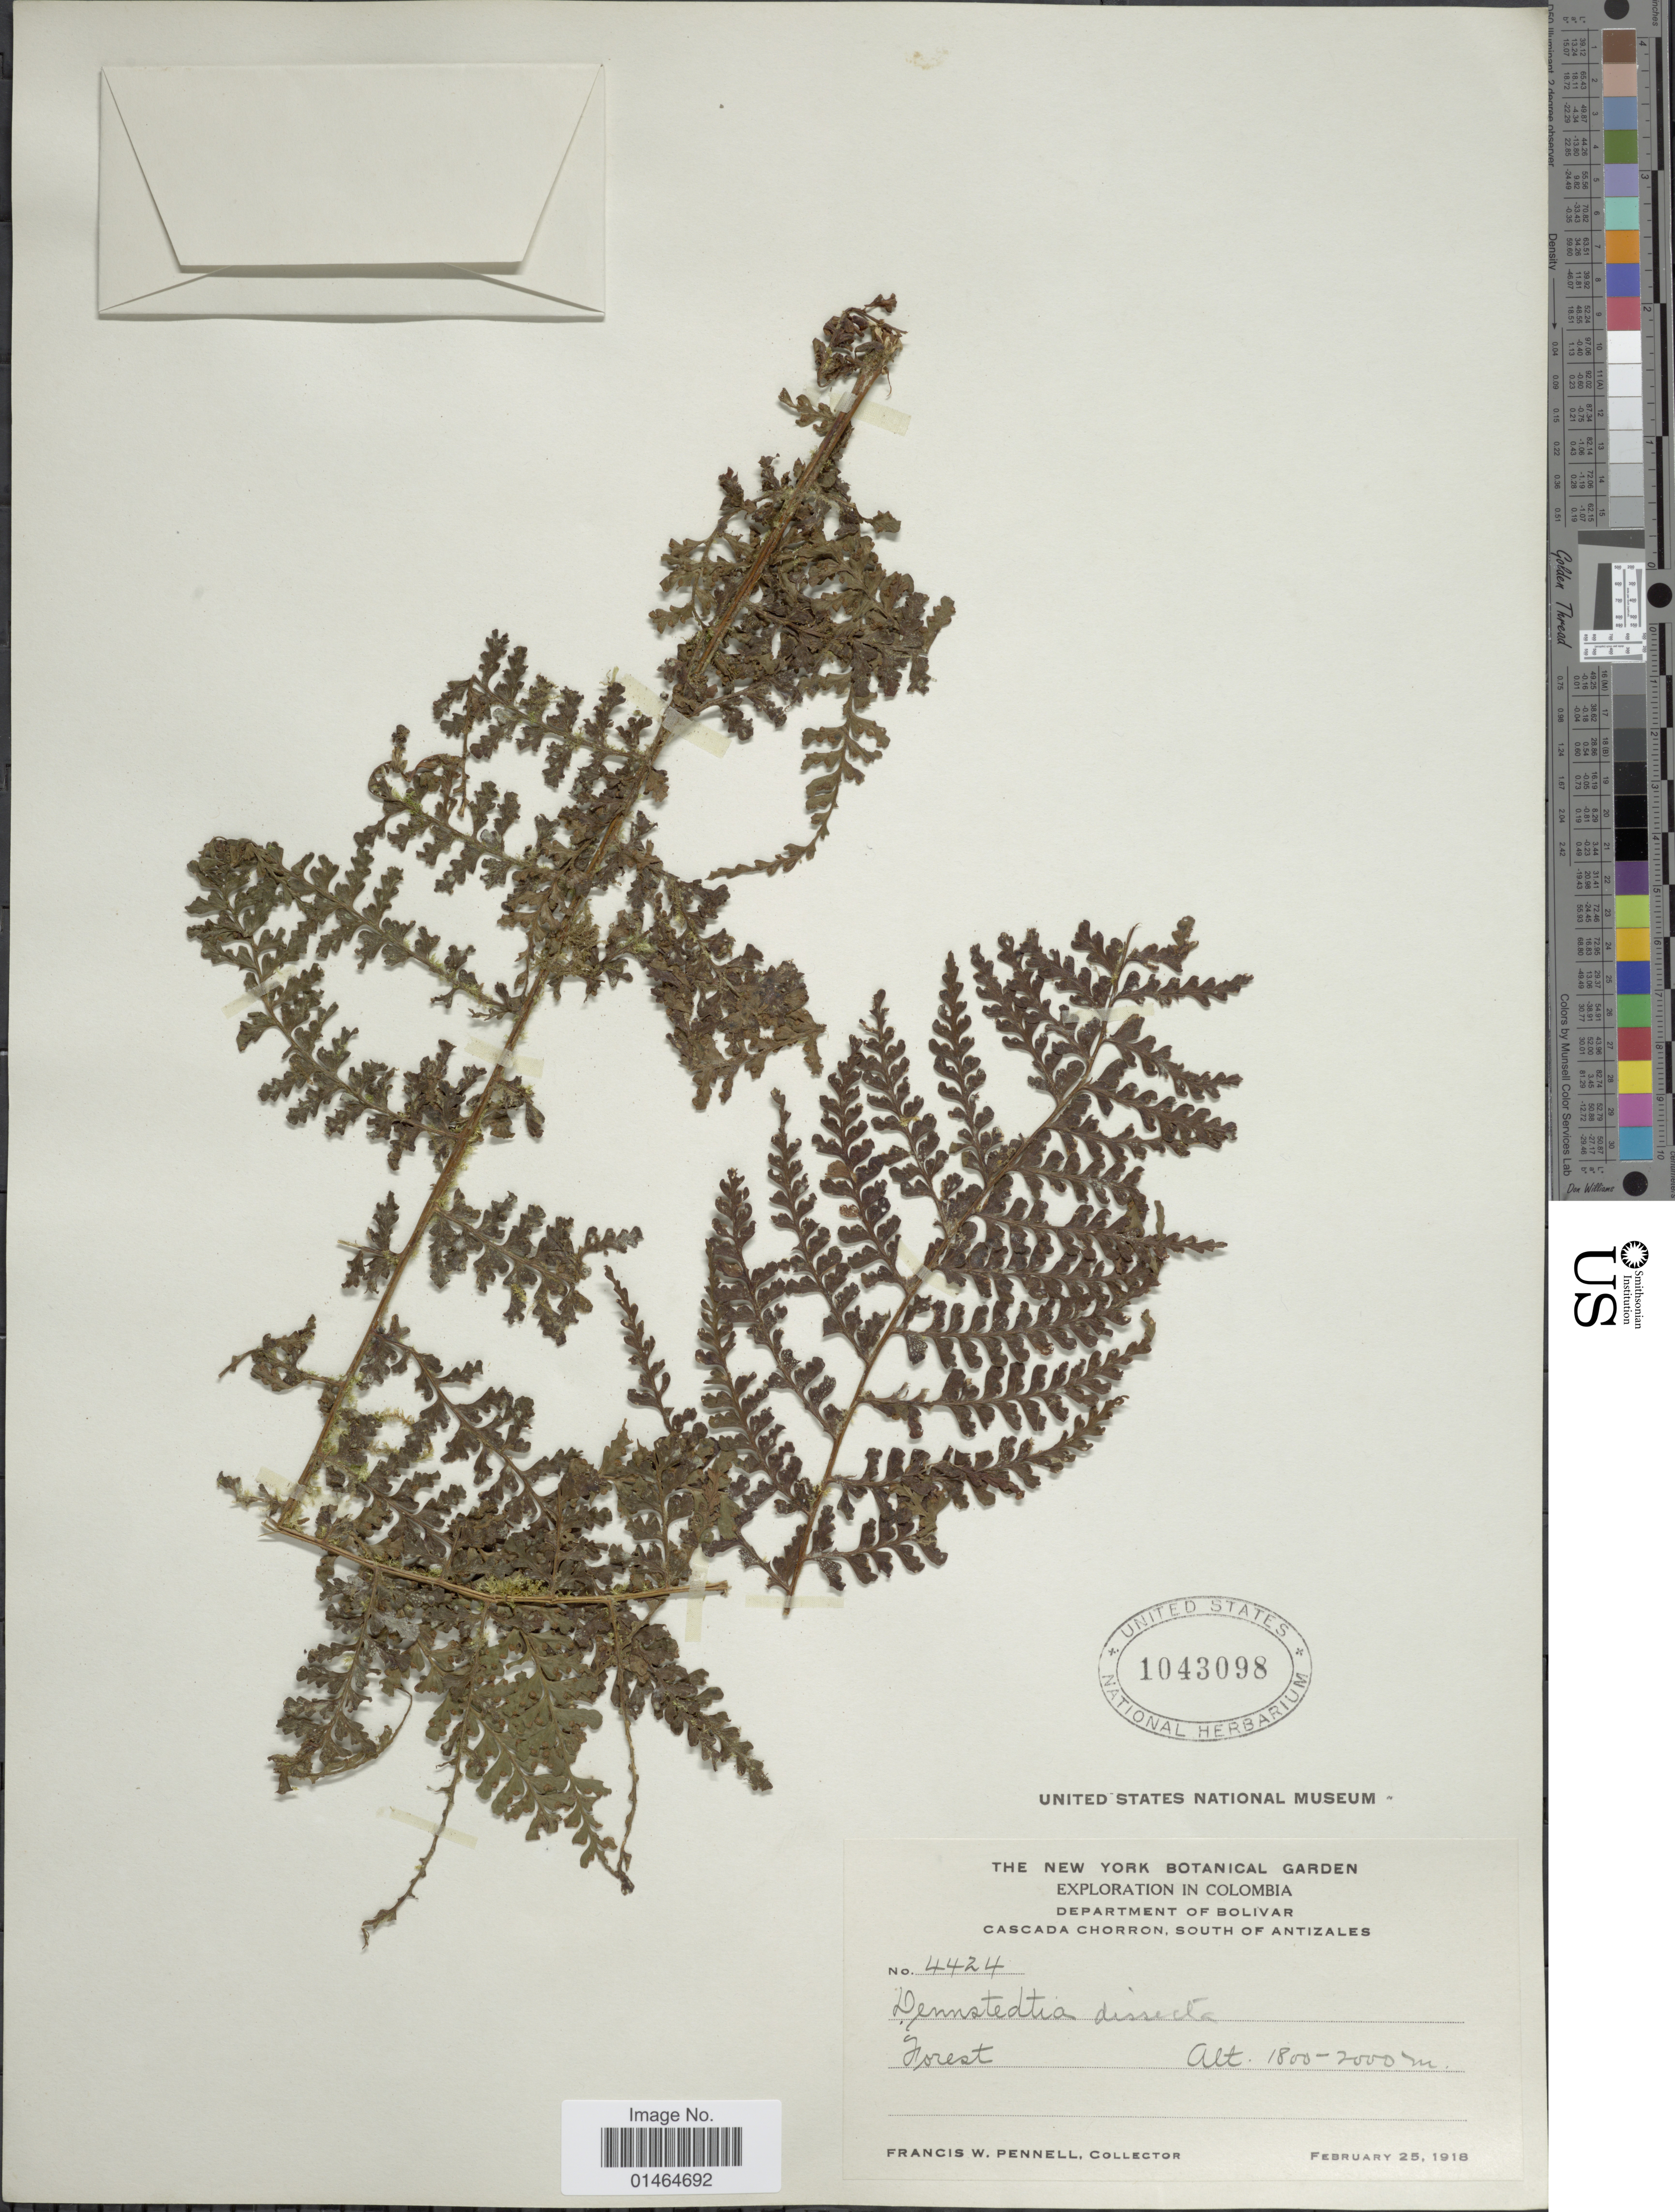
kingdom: Plantae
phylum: Tracheophyta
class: Polypodiopsida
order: Polypodiales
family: Dennstaedtiaceae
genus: Dennstaedtia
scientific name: Dennstaedtia dissecta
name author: (Sw.) T. Moore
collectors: F. W. Pennell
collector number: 4424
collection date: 1918-02-25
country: Colombia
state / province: Bolívar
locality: Cascade Chorron, South of Antizales.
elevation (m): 1800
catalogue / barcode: US 1043098